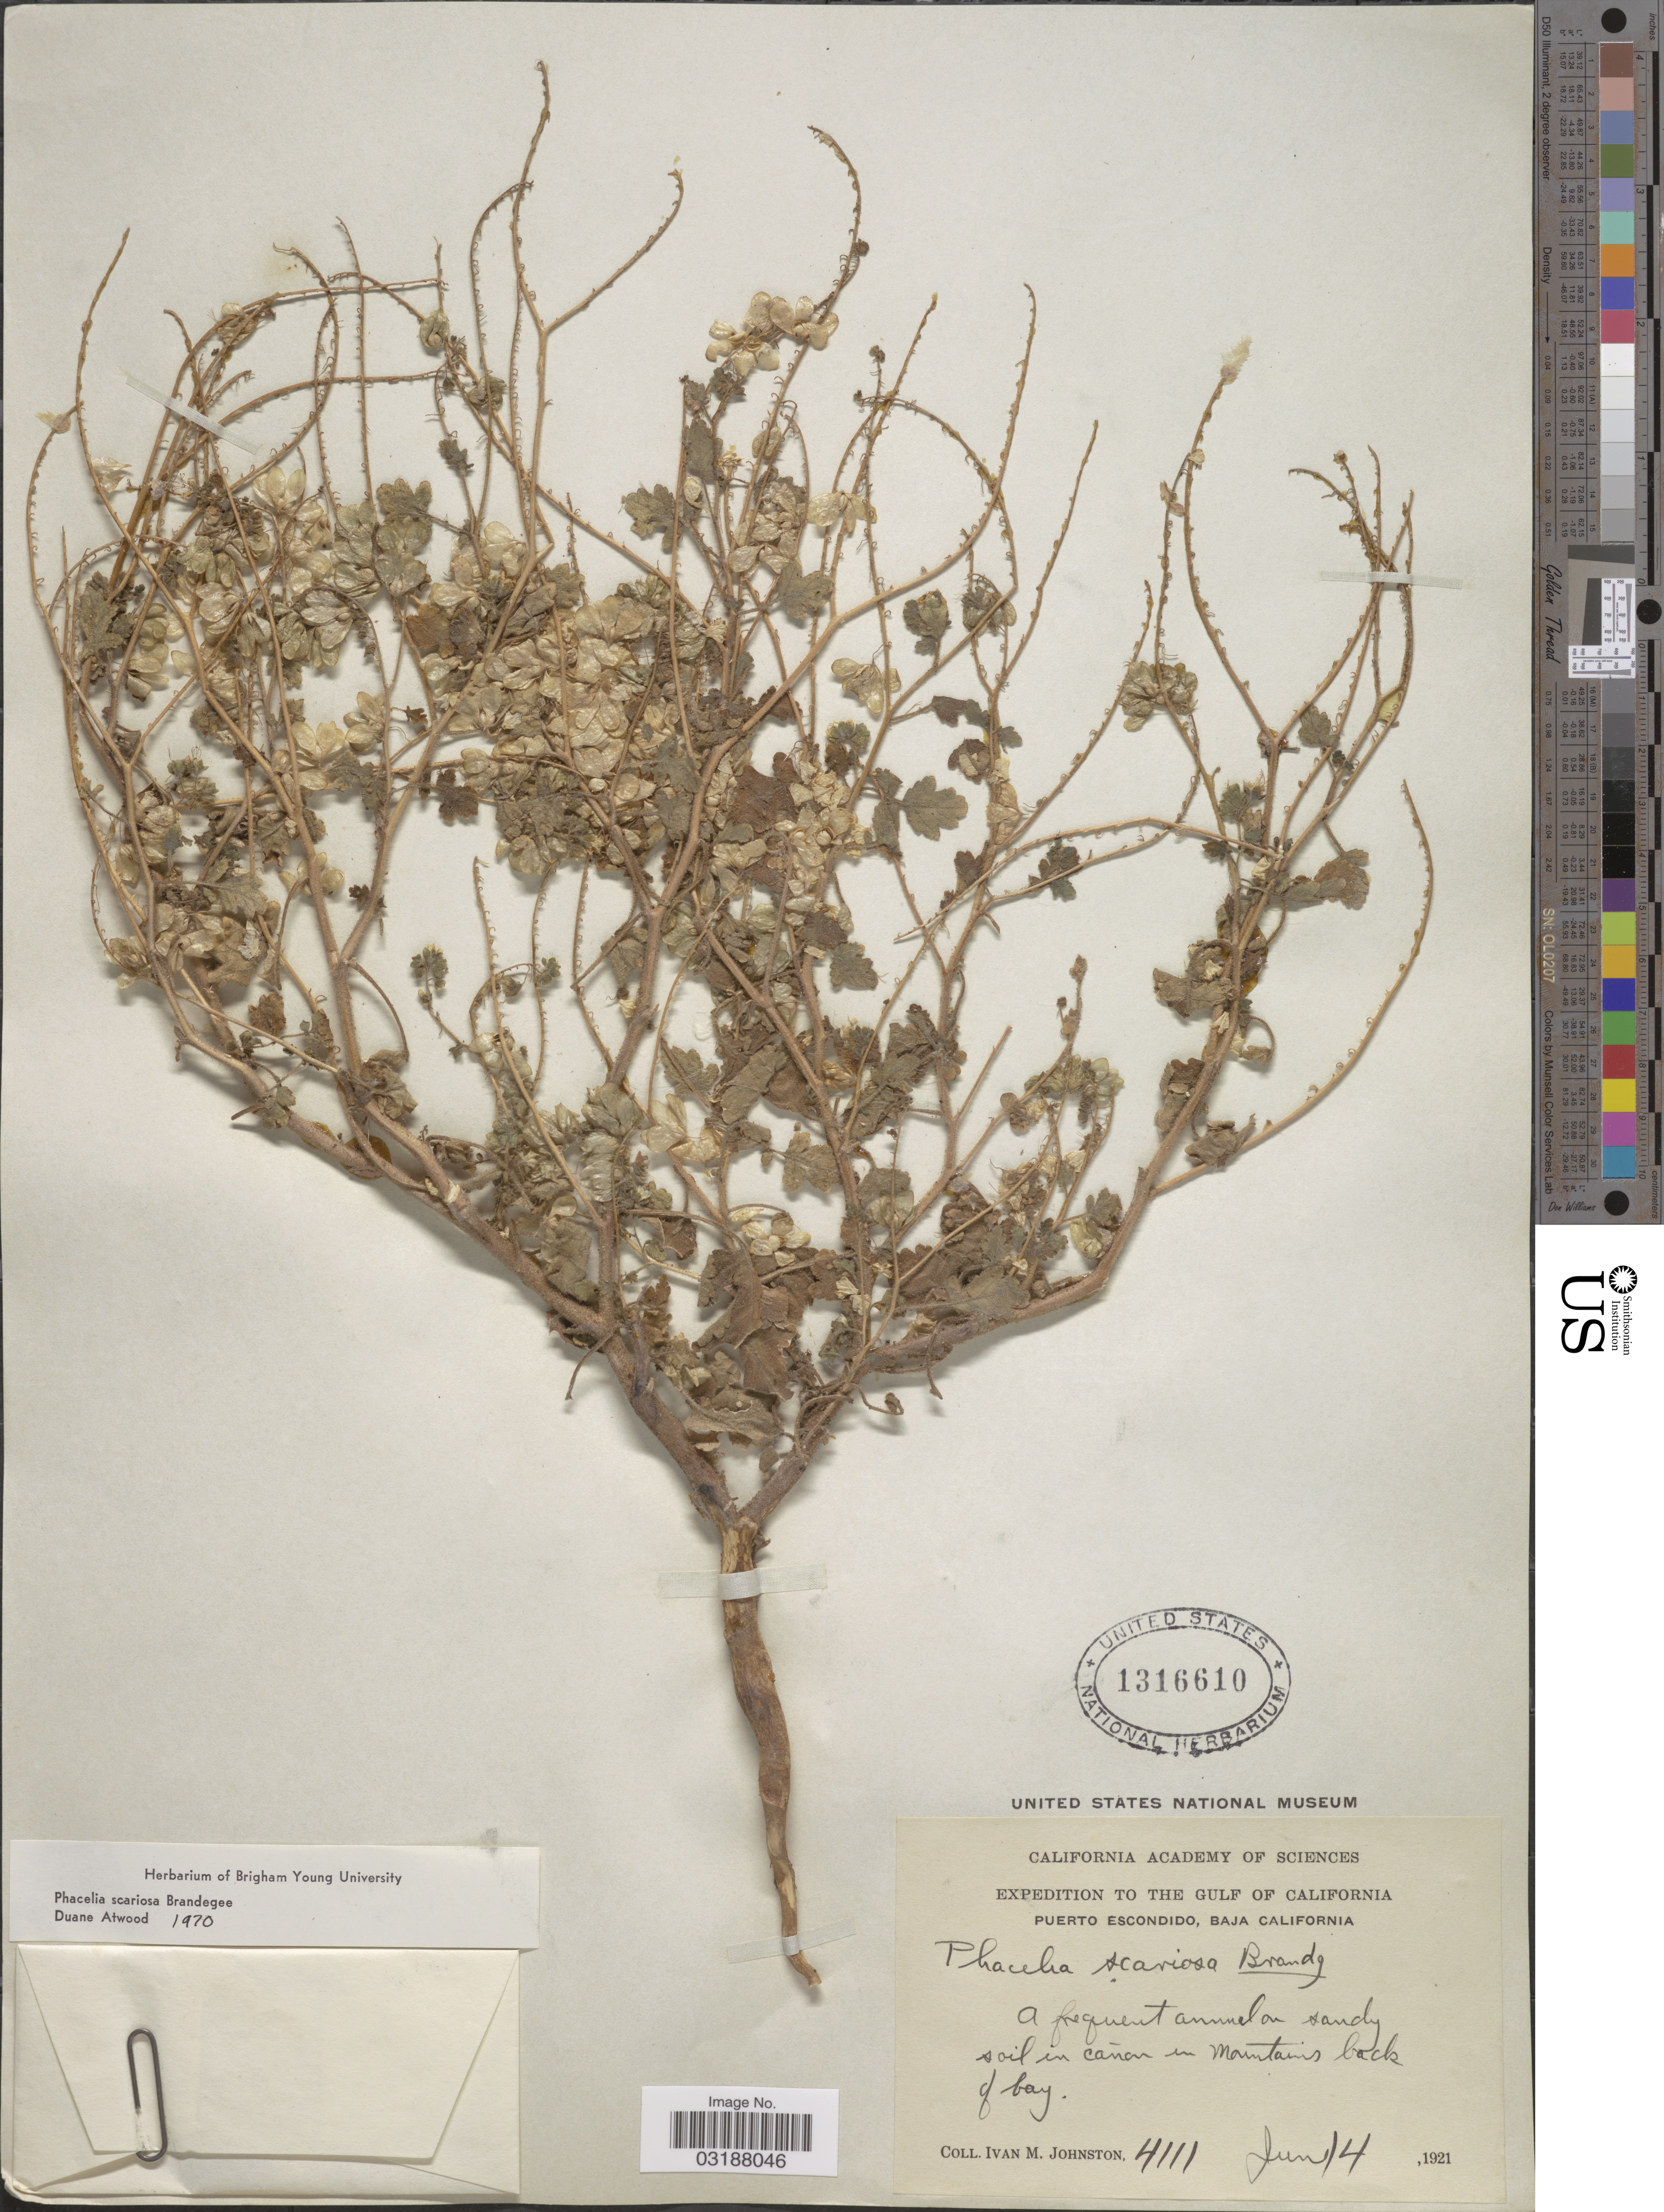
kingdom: Plantae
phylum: Tracheophyta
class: Magnoliopsida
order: Boraginales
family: Hydrophyllaceae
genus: Phacelia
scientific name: Phacelia scariosa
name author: Brandegee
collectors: I.M. Johnston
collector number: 4111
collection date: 1921-06-14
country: Mexico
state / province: Baja California Sur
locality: The Gulf of California, Puerto Escondido.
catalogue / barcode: US 1316610